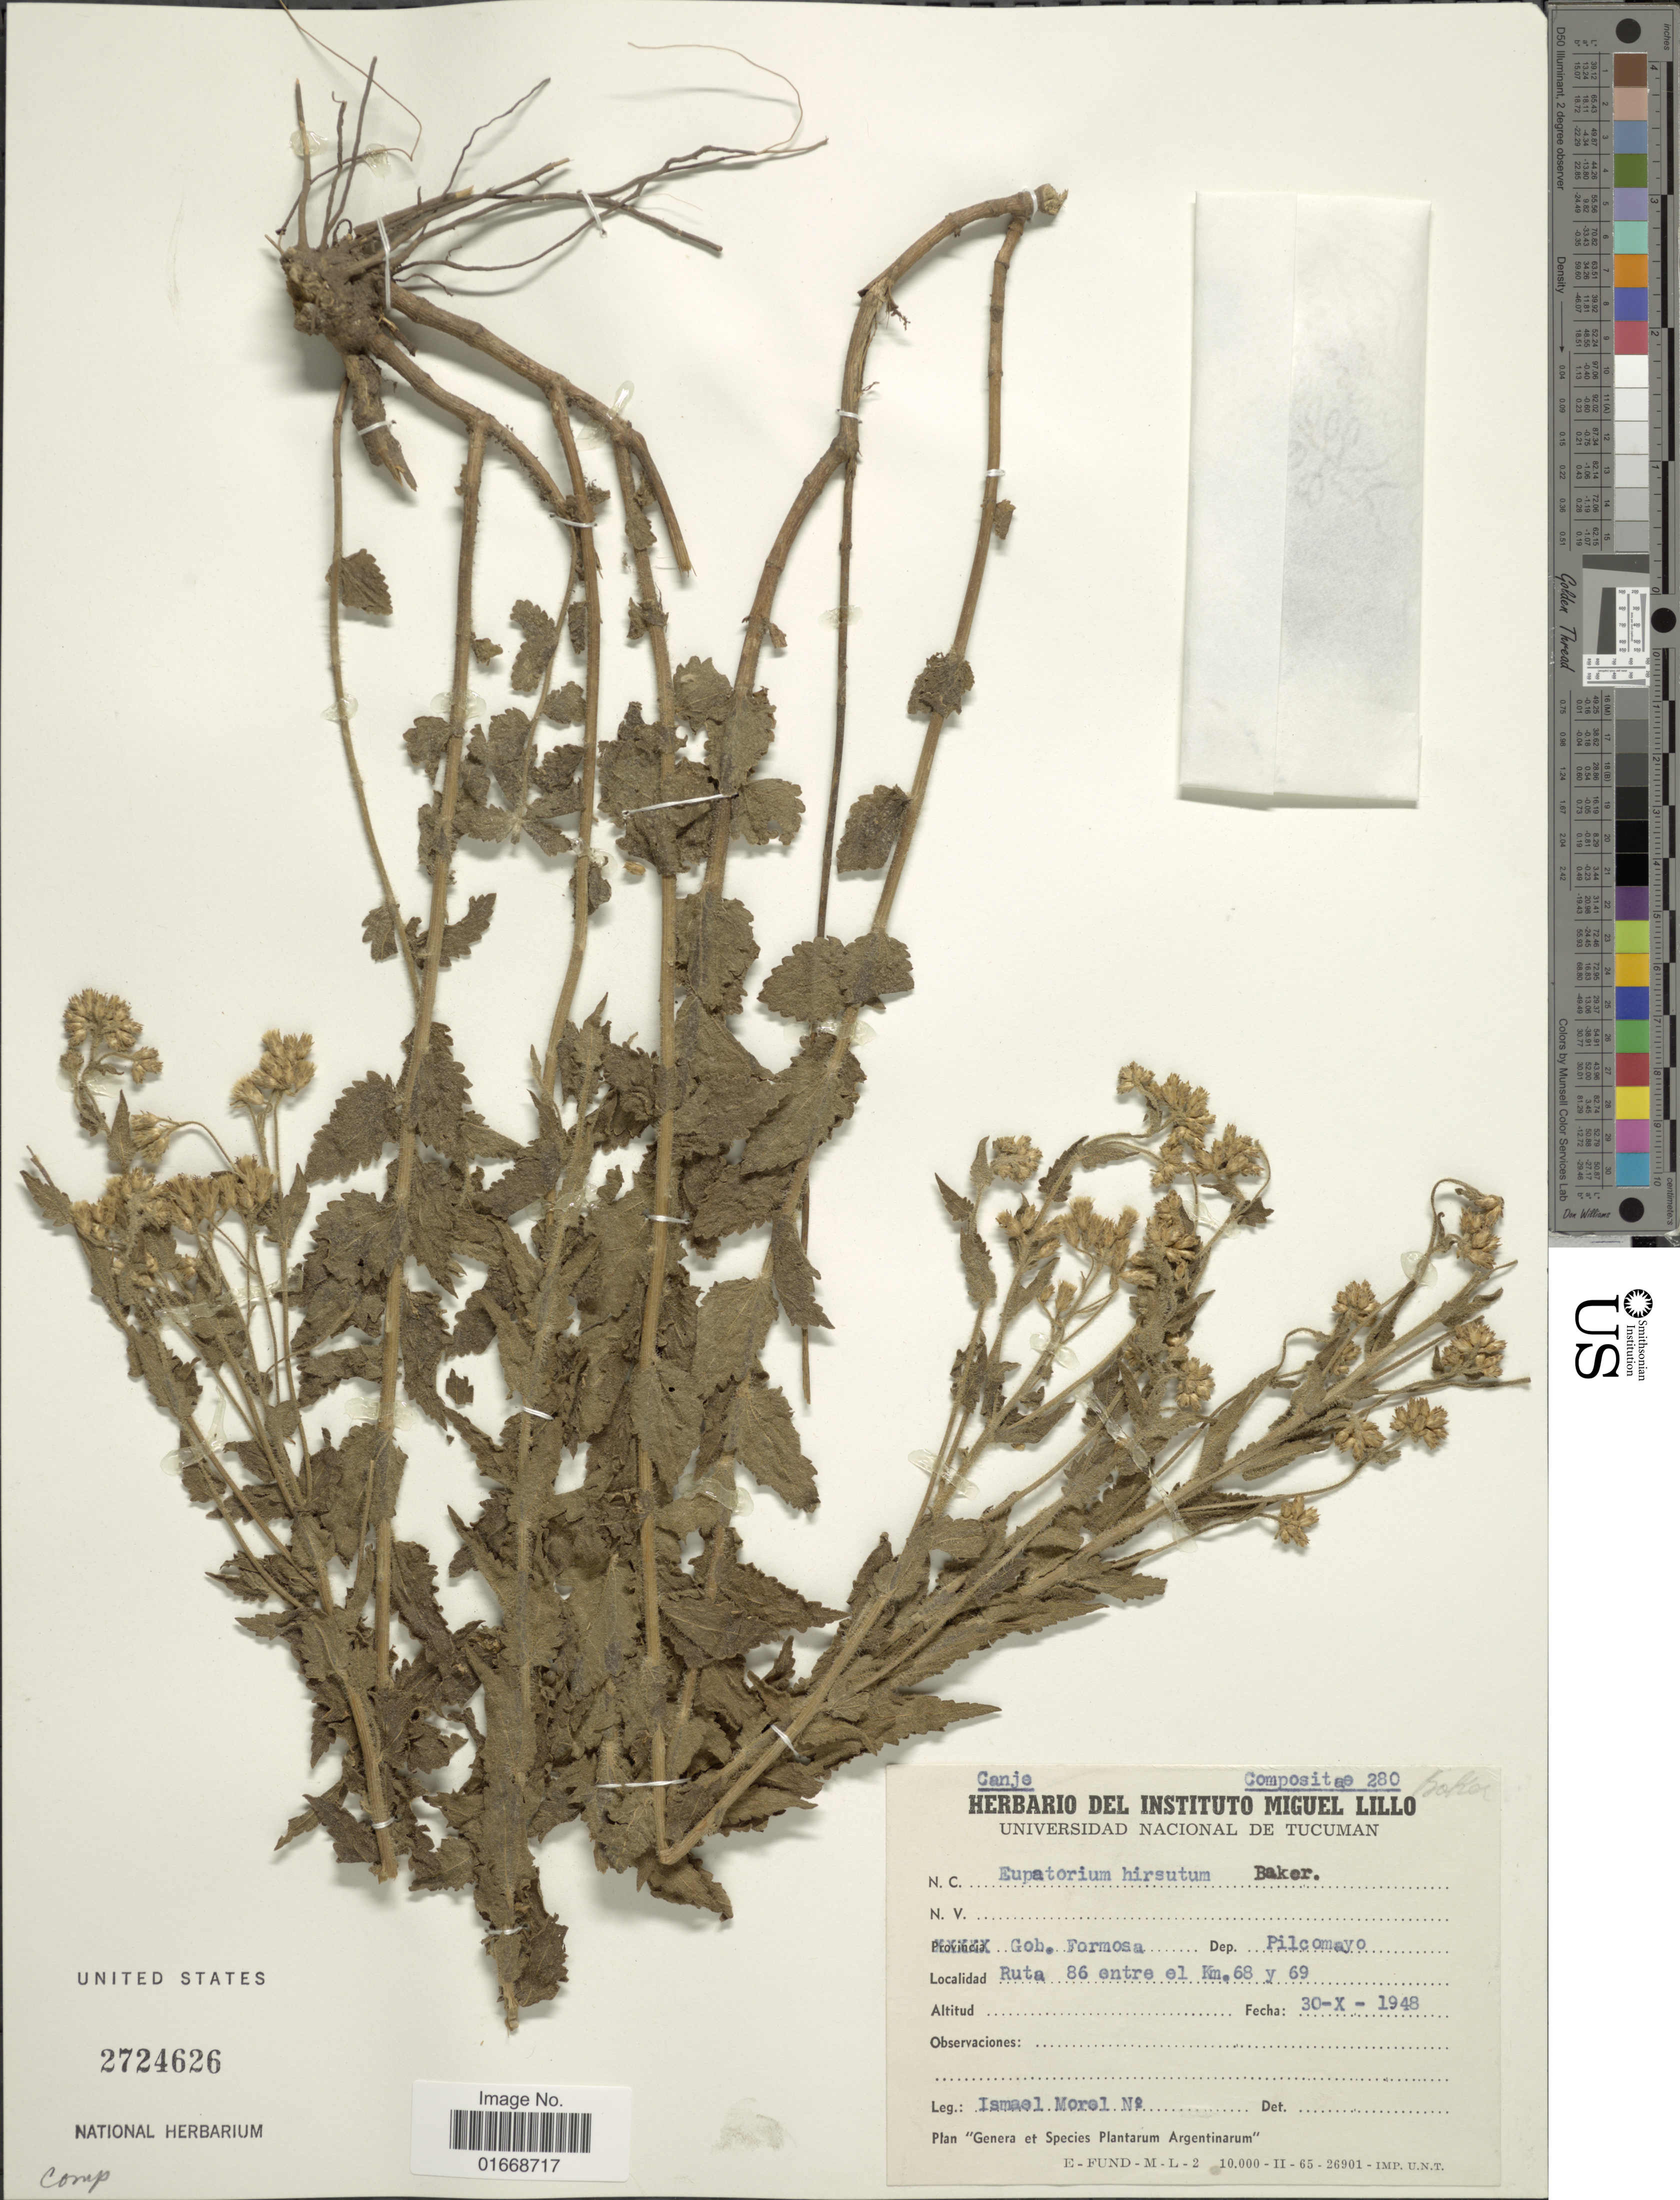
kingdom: Plantae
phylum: Tracheophyta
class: Magnoliopsida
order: Asterales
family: Asteraceae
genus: Chromolaena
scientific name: Chromolaena hirsuta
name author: (Hook. & Arn.) R.M. King & H. Rob.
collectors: I. Morel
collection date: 1948-10-30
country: Argentina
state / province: Formosa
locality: Gob. Formosa, dep. Pilcomayo, Ruta 86 entre el Km. 68 y 69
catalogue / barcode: US 2724626